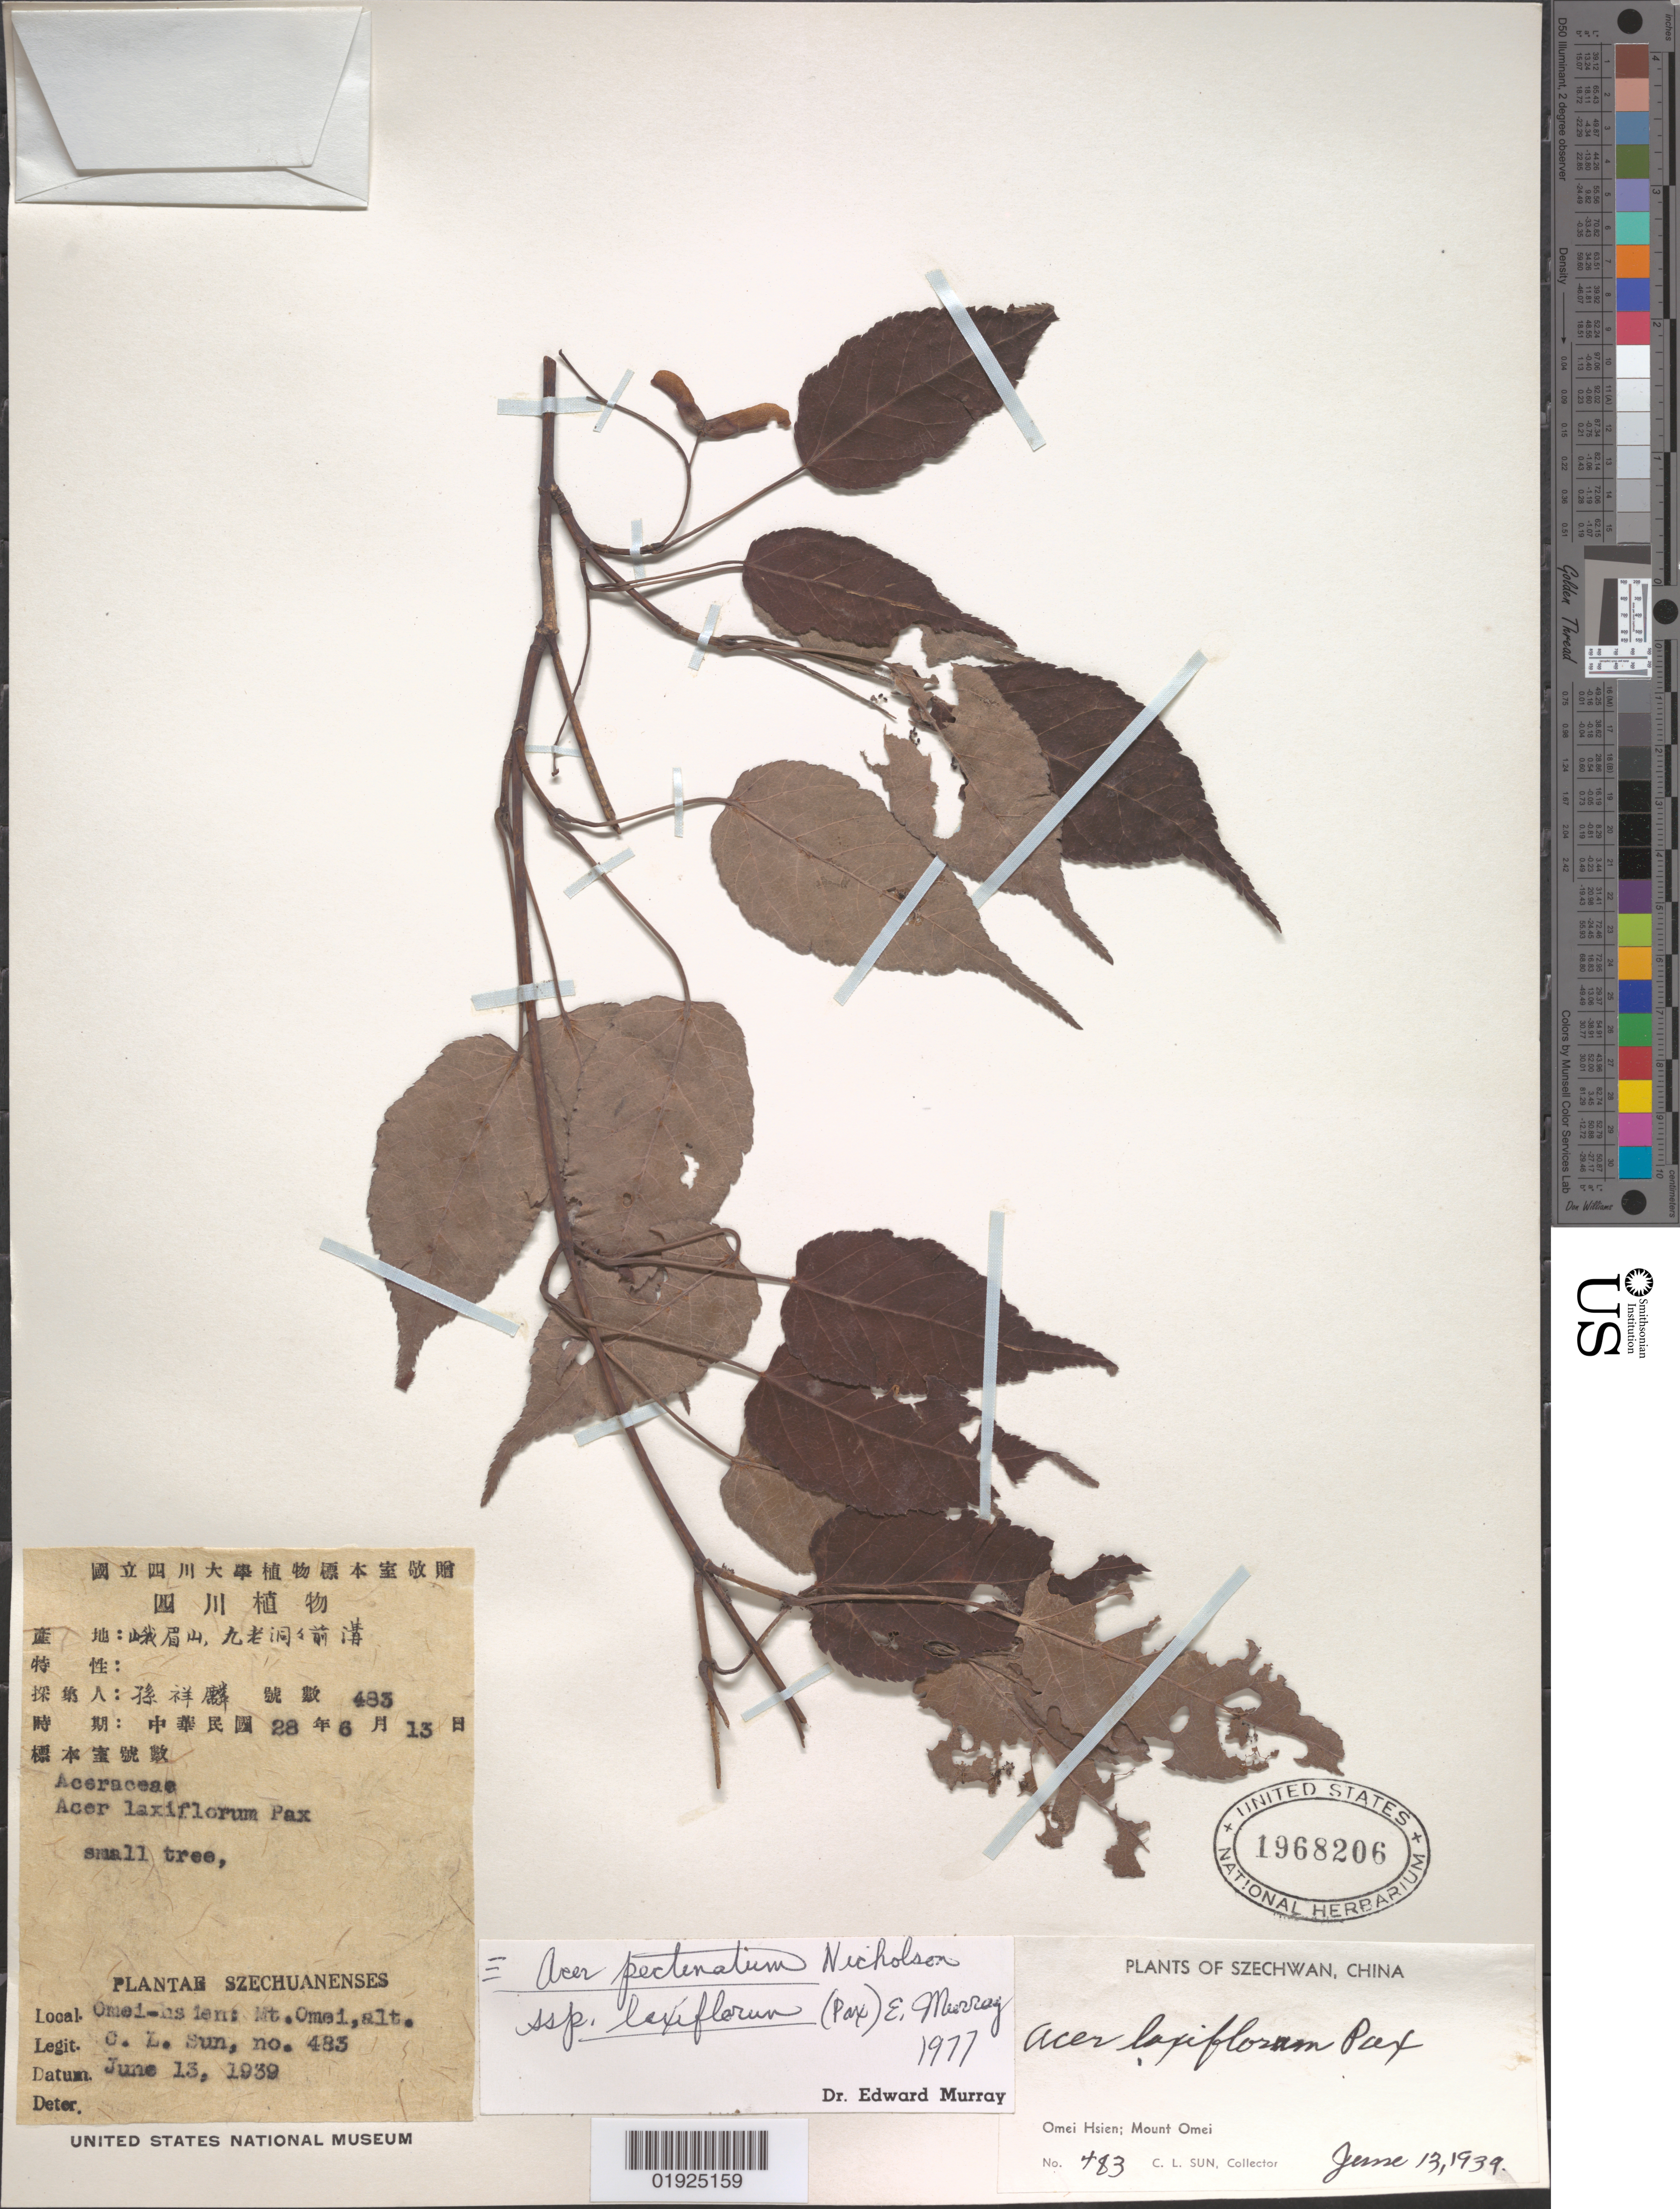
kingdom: Plantae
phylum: Tracheophyta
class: Magnoliopsida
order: Sapindales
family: Sapindaceae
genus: Acer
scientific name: Acer pectinatum subsp. laxiflorum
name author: (Pax) A.E. Murray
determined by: Murray, Edward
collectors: C. Sun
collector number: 483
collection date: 1939-06-13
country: China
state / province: Sichuan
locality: Szechuan [Sichuan]. Omei Hsien; Mount Omei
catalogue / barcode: US 1968206